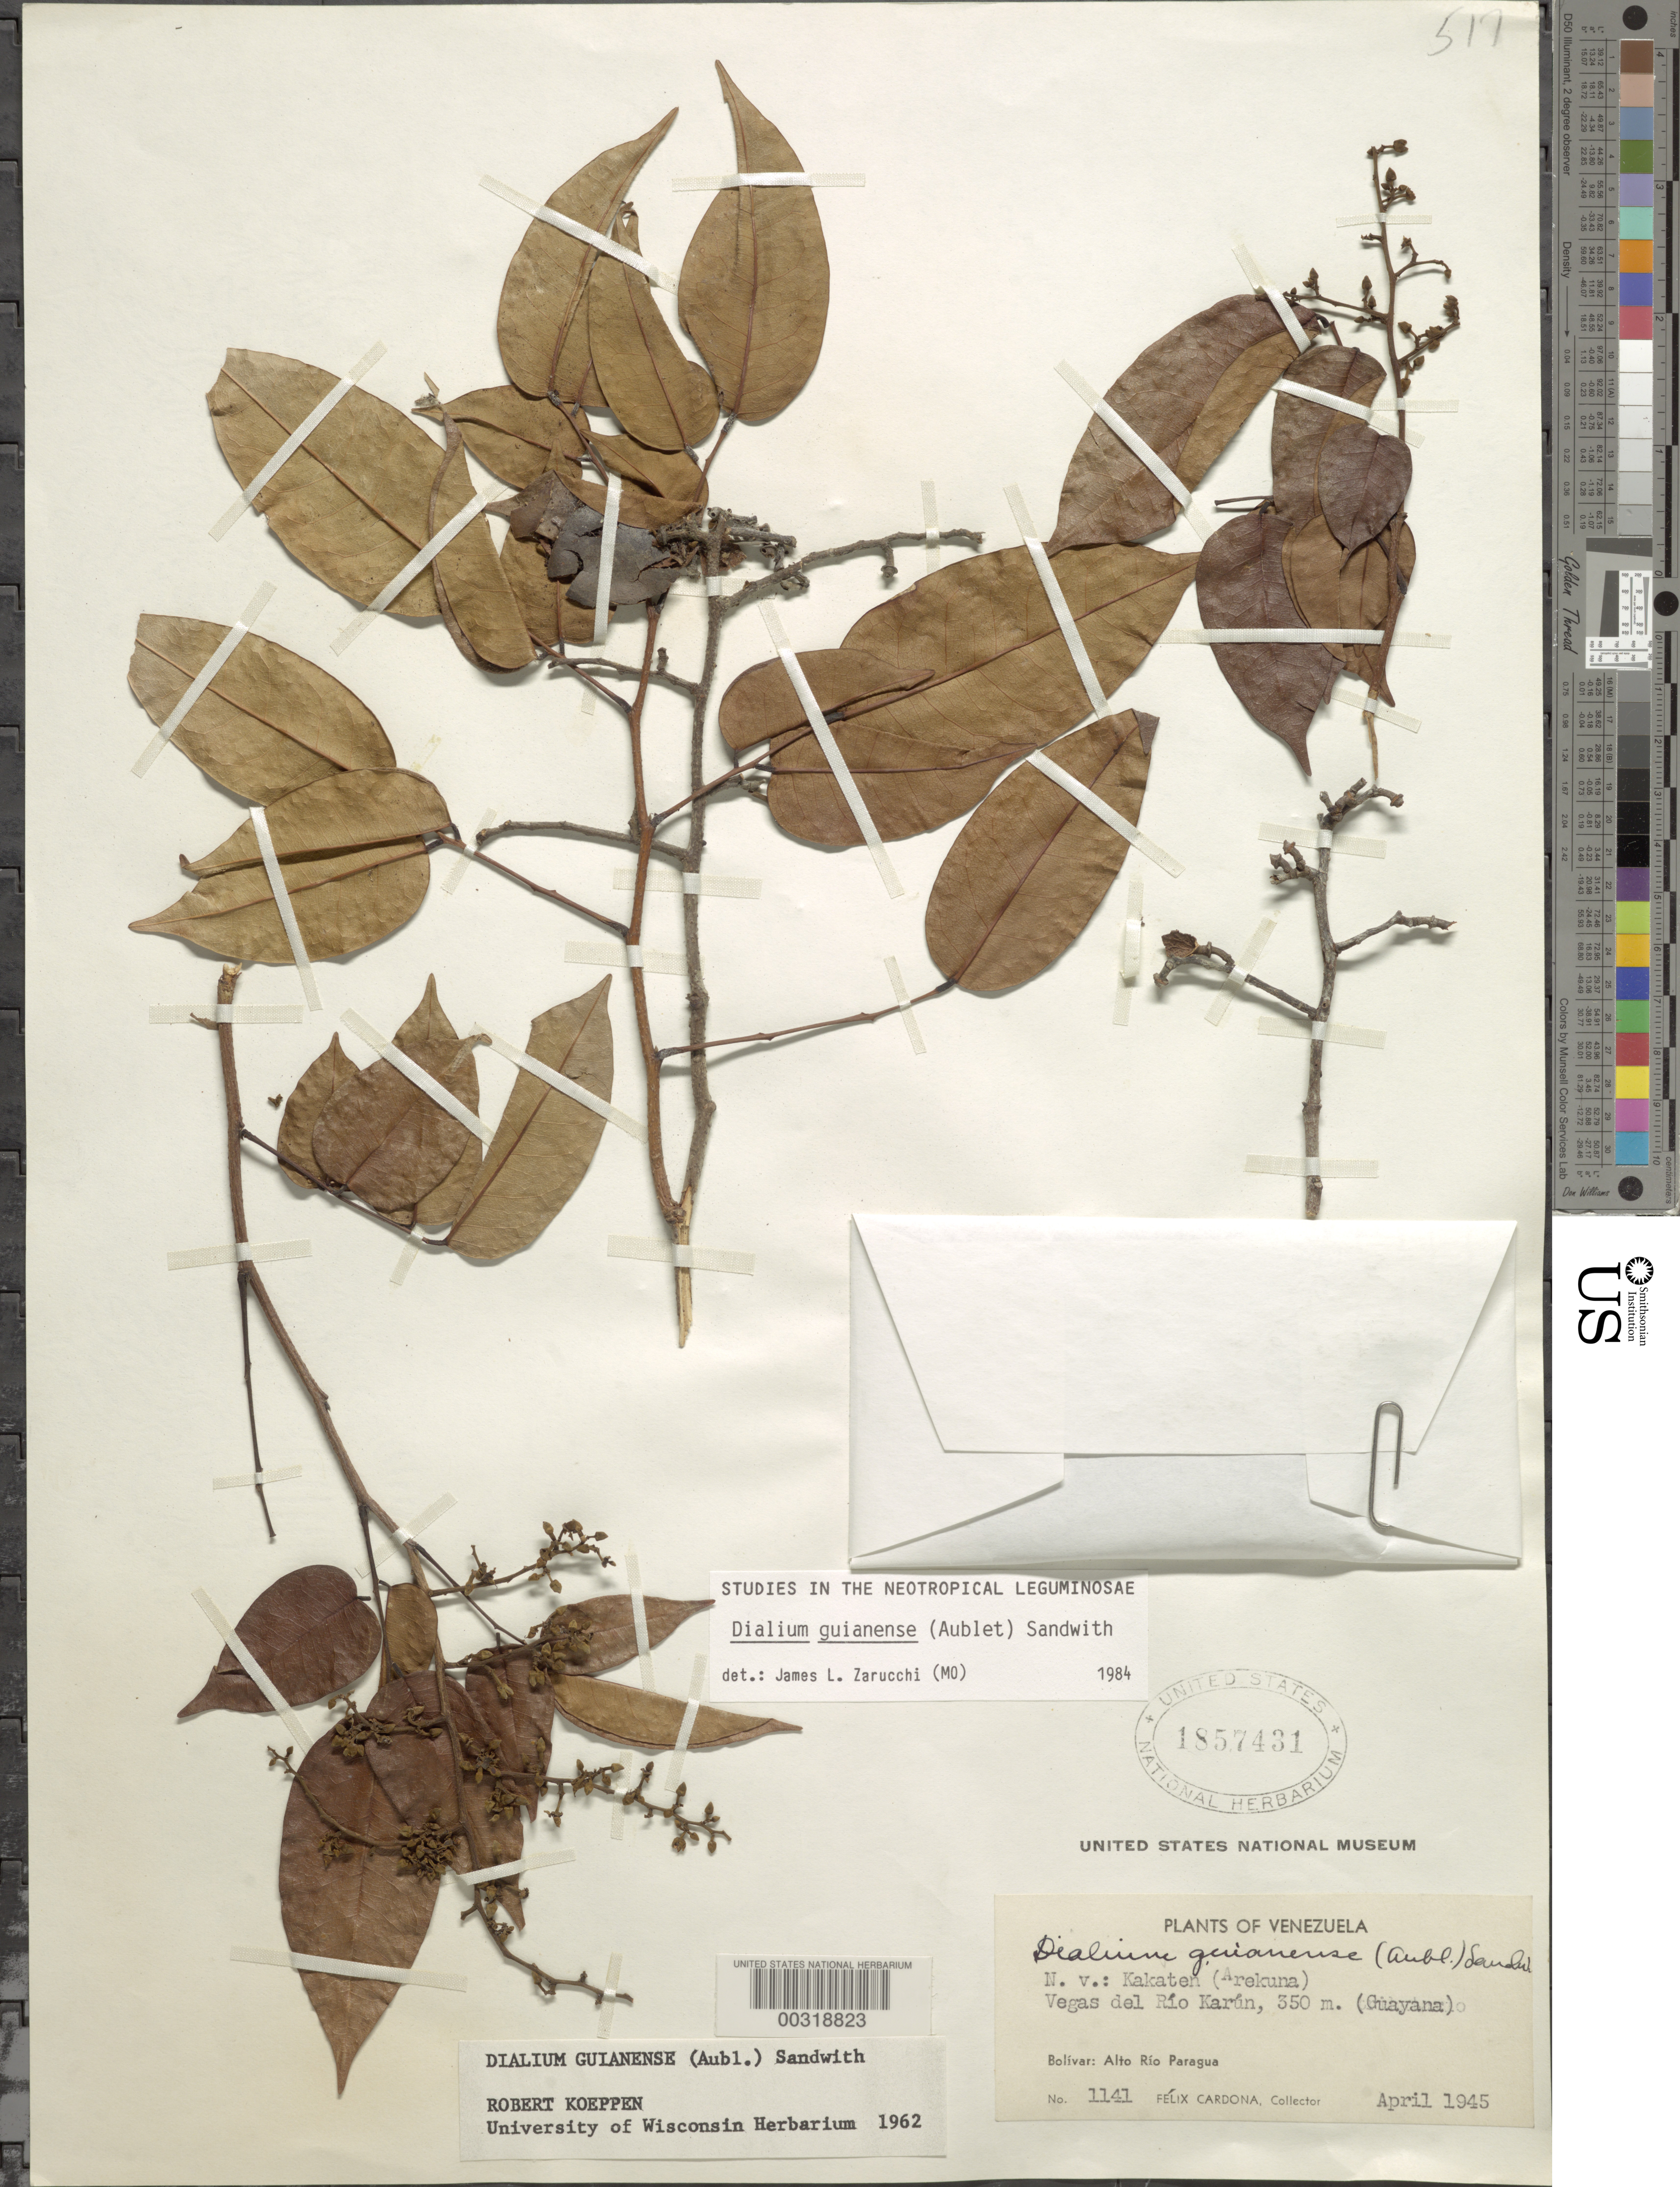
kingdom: Plantae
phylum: Tracheophyta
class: Magnoliopsida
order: Fabales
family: Fabaceae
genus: Dialium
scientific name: Dialium guianense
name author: (Aubl.) Sandwith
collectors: F. Cardona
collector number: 1141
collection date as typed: Apr 1945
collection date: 1945-04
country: Venezuela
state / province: Bolivar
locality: Vegas del rio karun; alto rio paragua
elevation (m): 350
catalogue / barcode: US 1857431